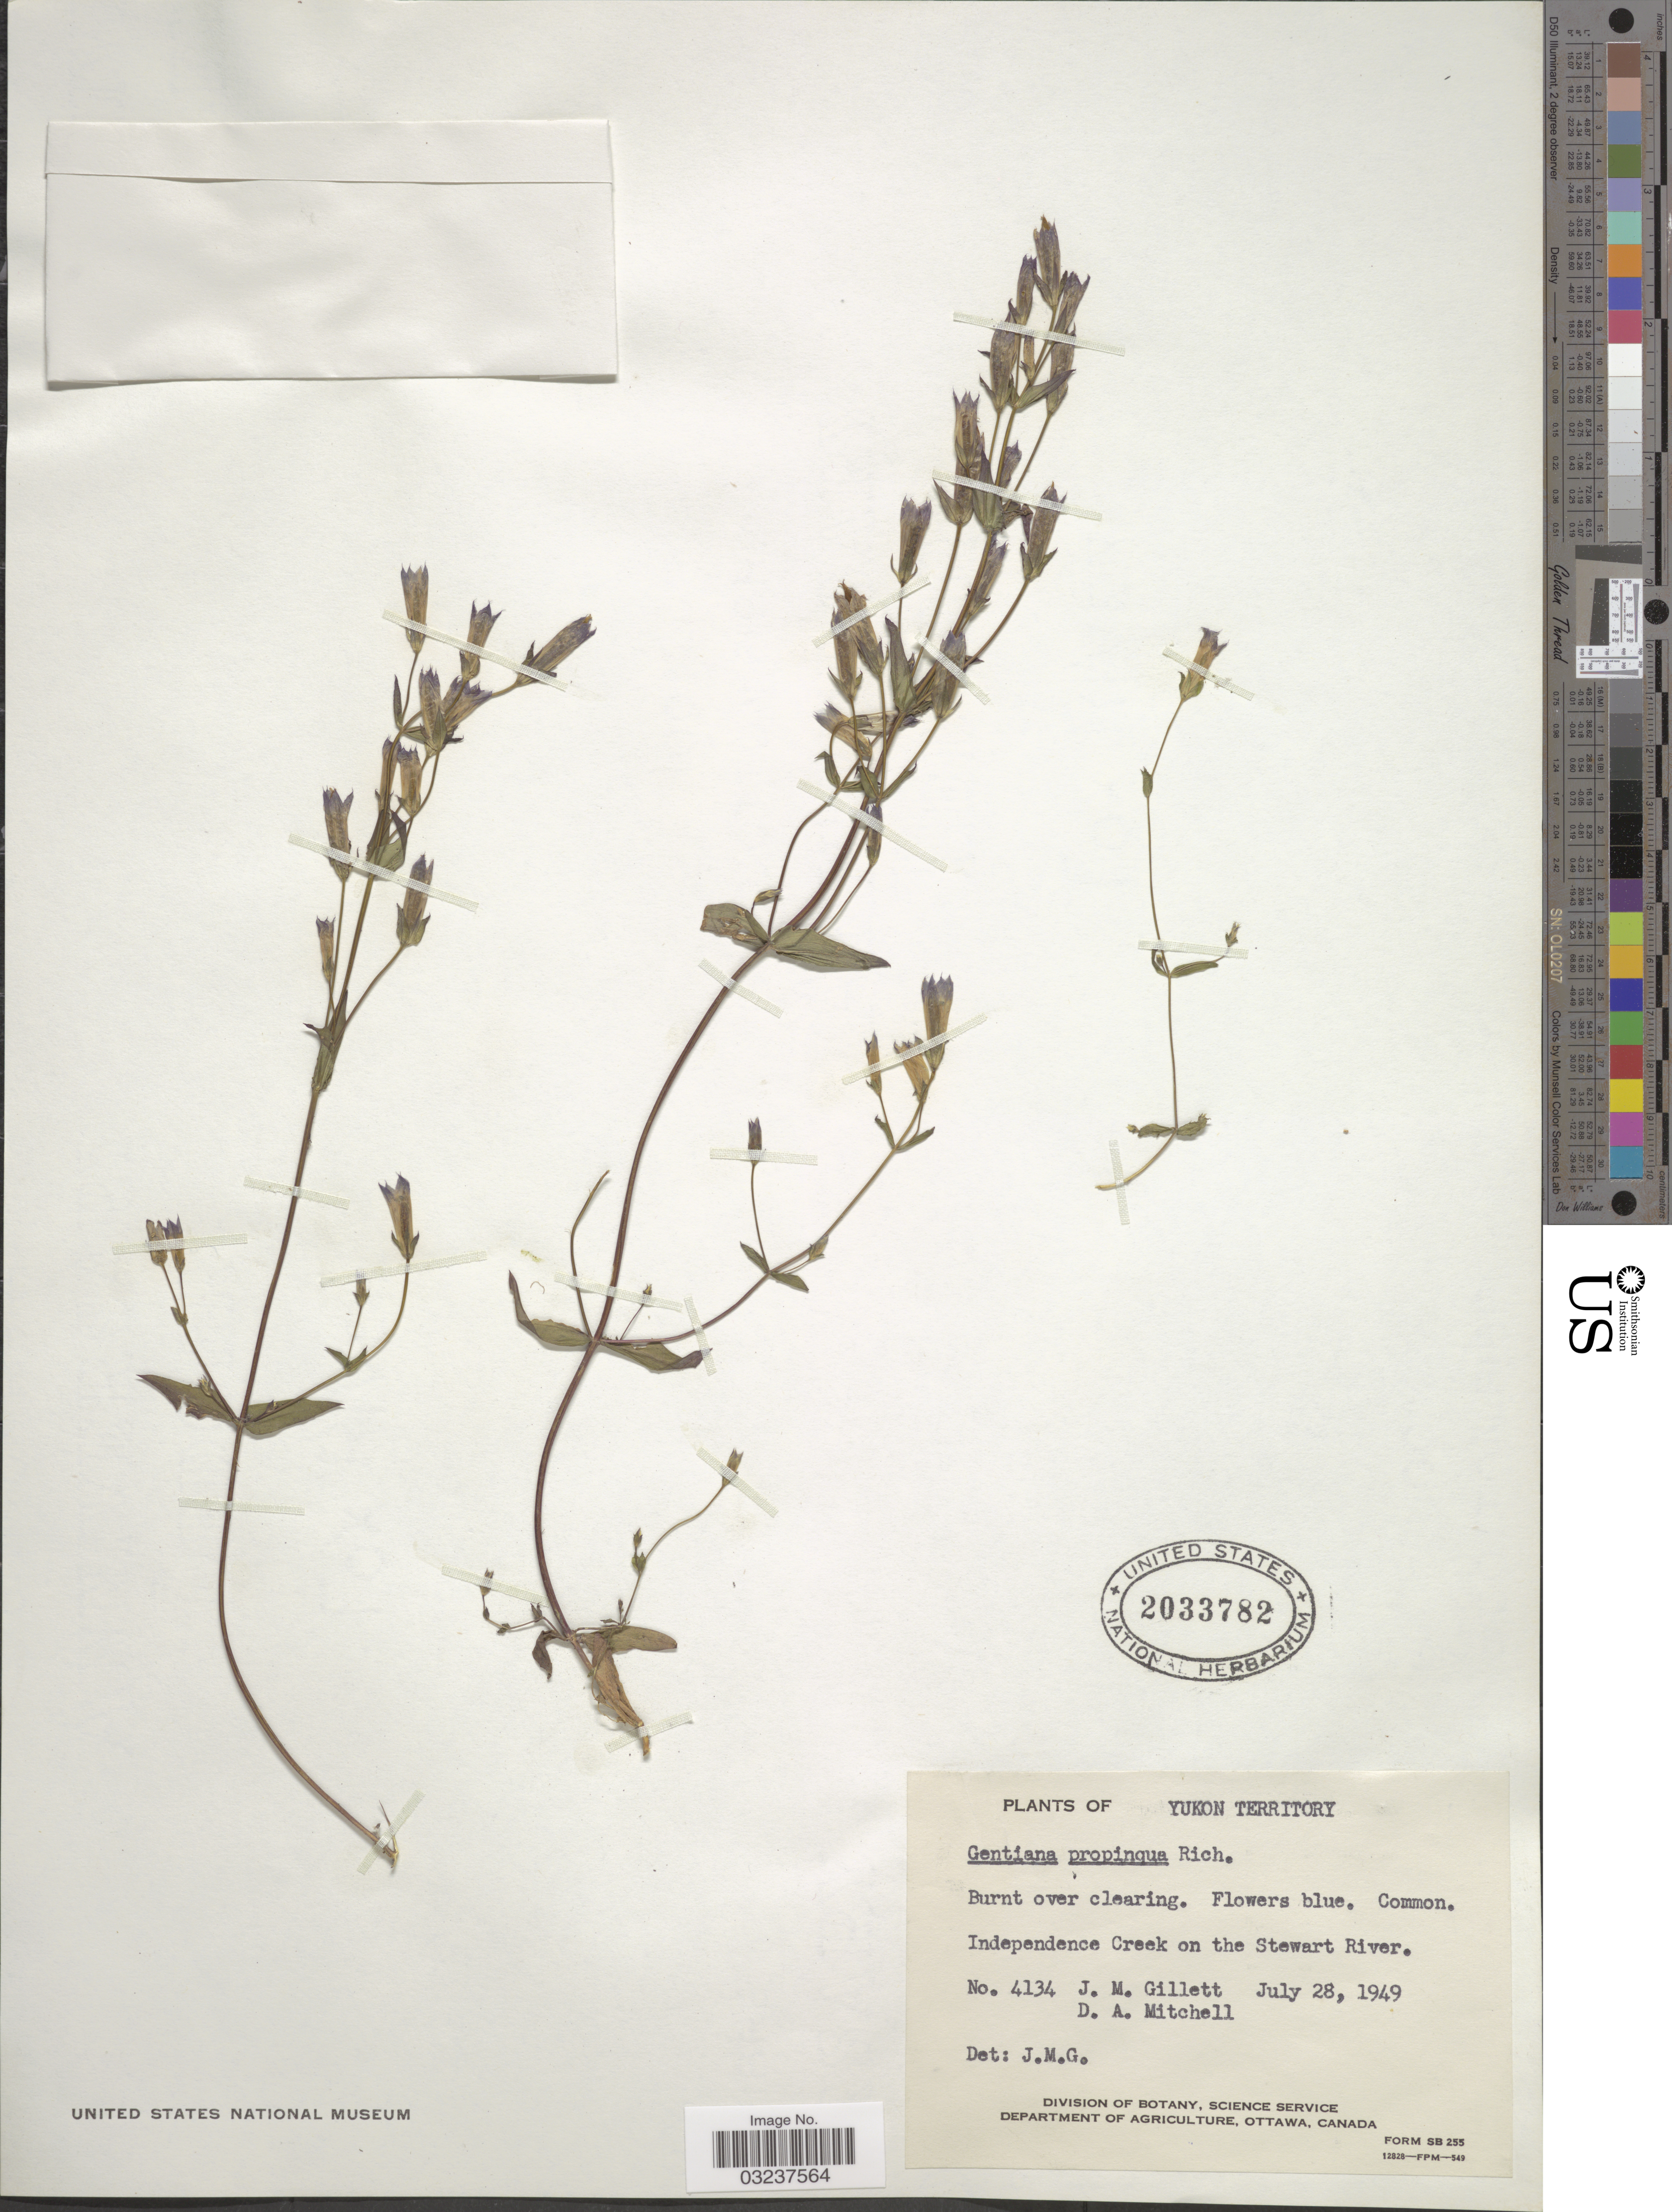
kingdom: Plantae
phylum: Tracheophyta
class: Magnoliopsida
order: Gentianales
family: Gentianaceae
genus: Gentianella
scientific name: Gentianella propinqua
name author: (Richardson) J.M. Gillett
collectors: J. M. Gillett & D. Mitchell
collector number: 4134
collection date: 1949-07-28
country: Canada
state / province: Yukon Territory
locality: Independence Creek on the Stewart River.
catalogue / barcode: US 2033782